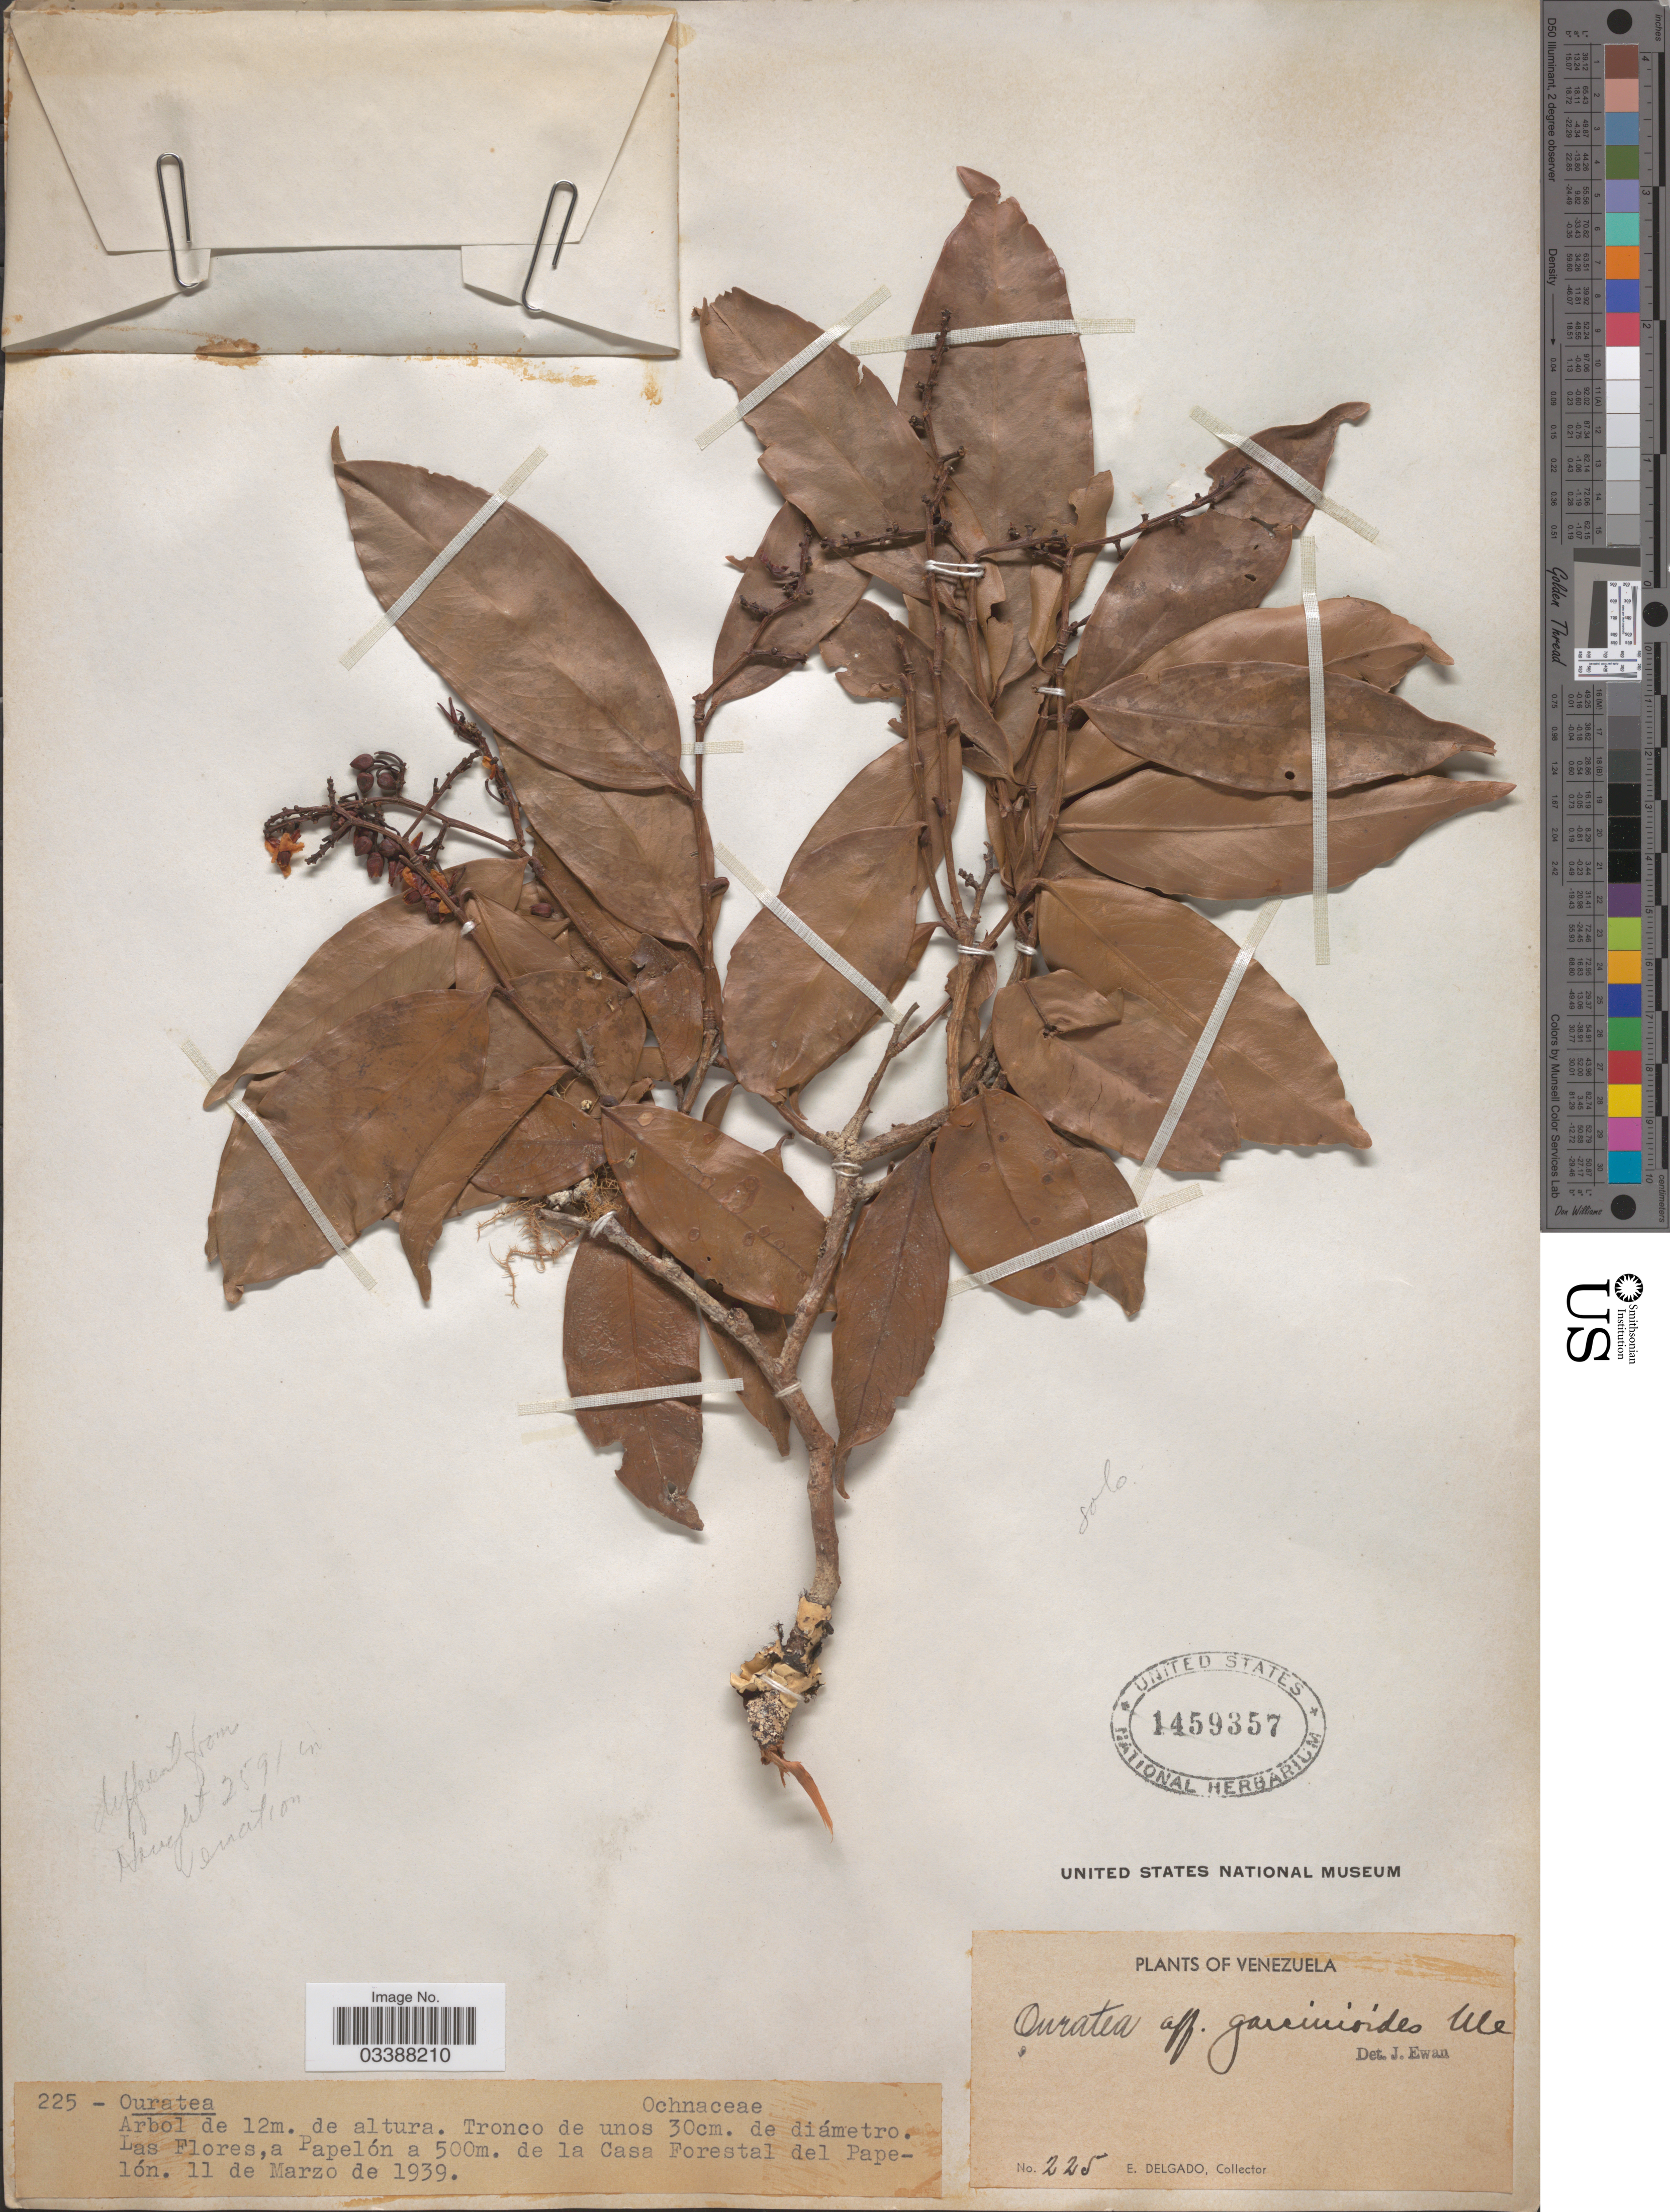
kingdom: Plantae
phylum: Tracheophyta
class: Magnoliopsida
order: Malpighiales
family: Ochnaceae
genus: Ouratea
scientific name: Ouratea garcinioides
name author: Ule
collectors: E. Delgado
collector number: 225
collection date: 1939-03-11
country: Venezuela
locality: Las Flores, a Papelón a 500m. de la Casa Forestal del Papelón.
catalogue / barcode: US 1459357